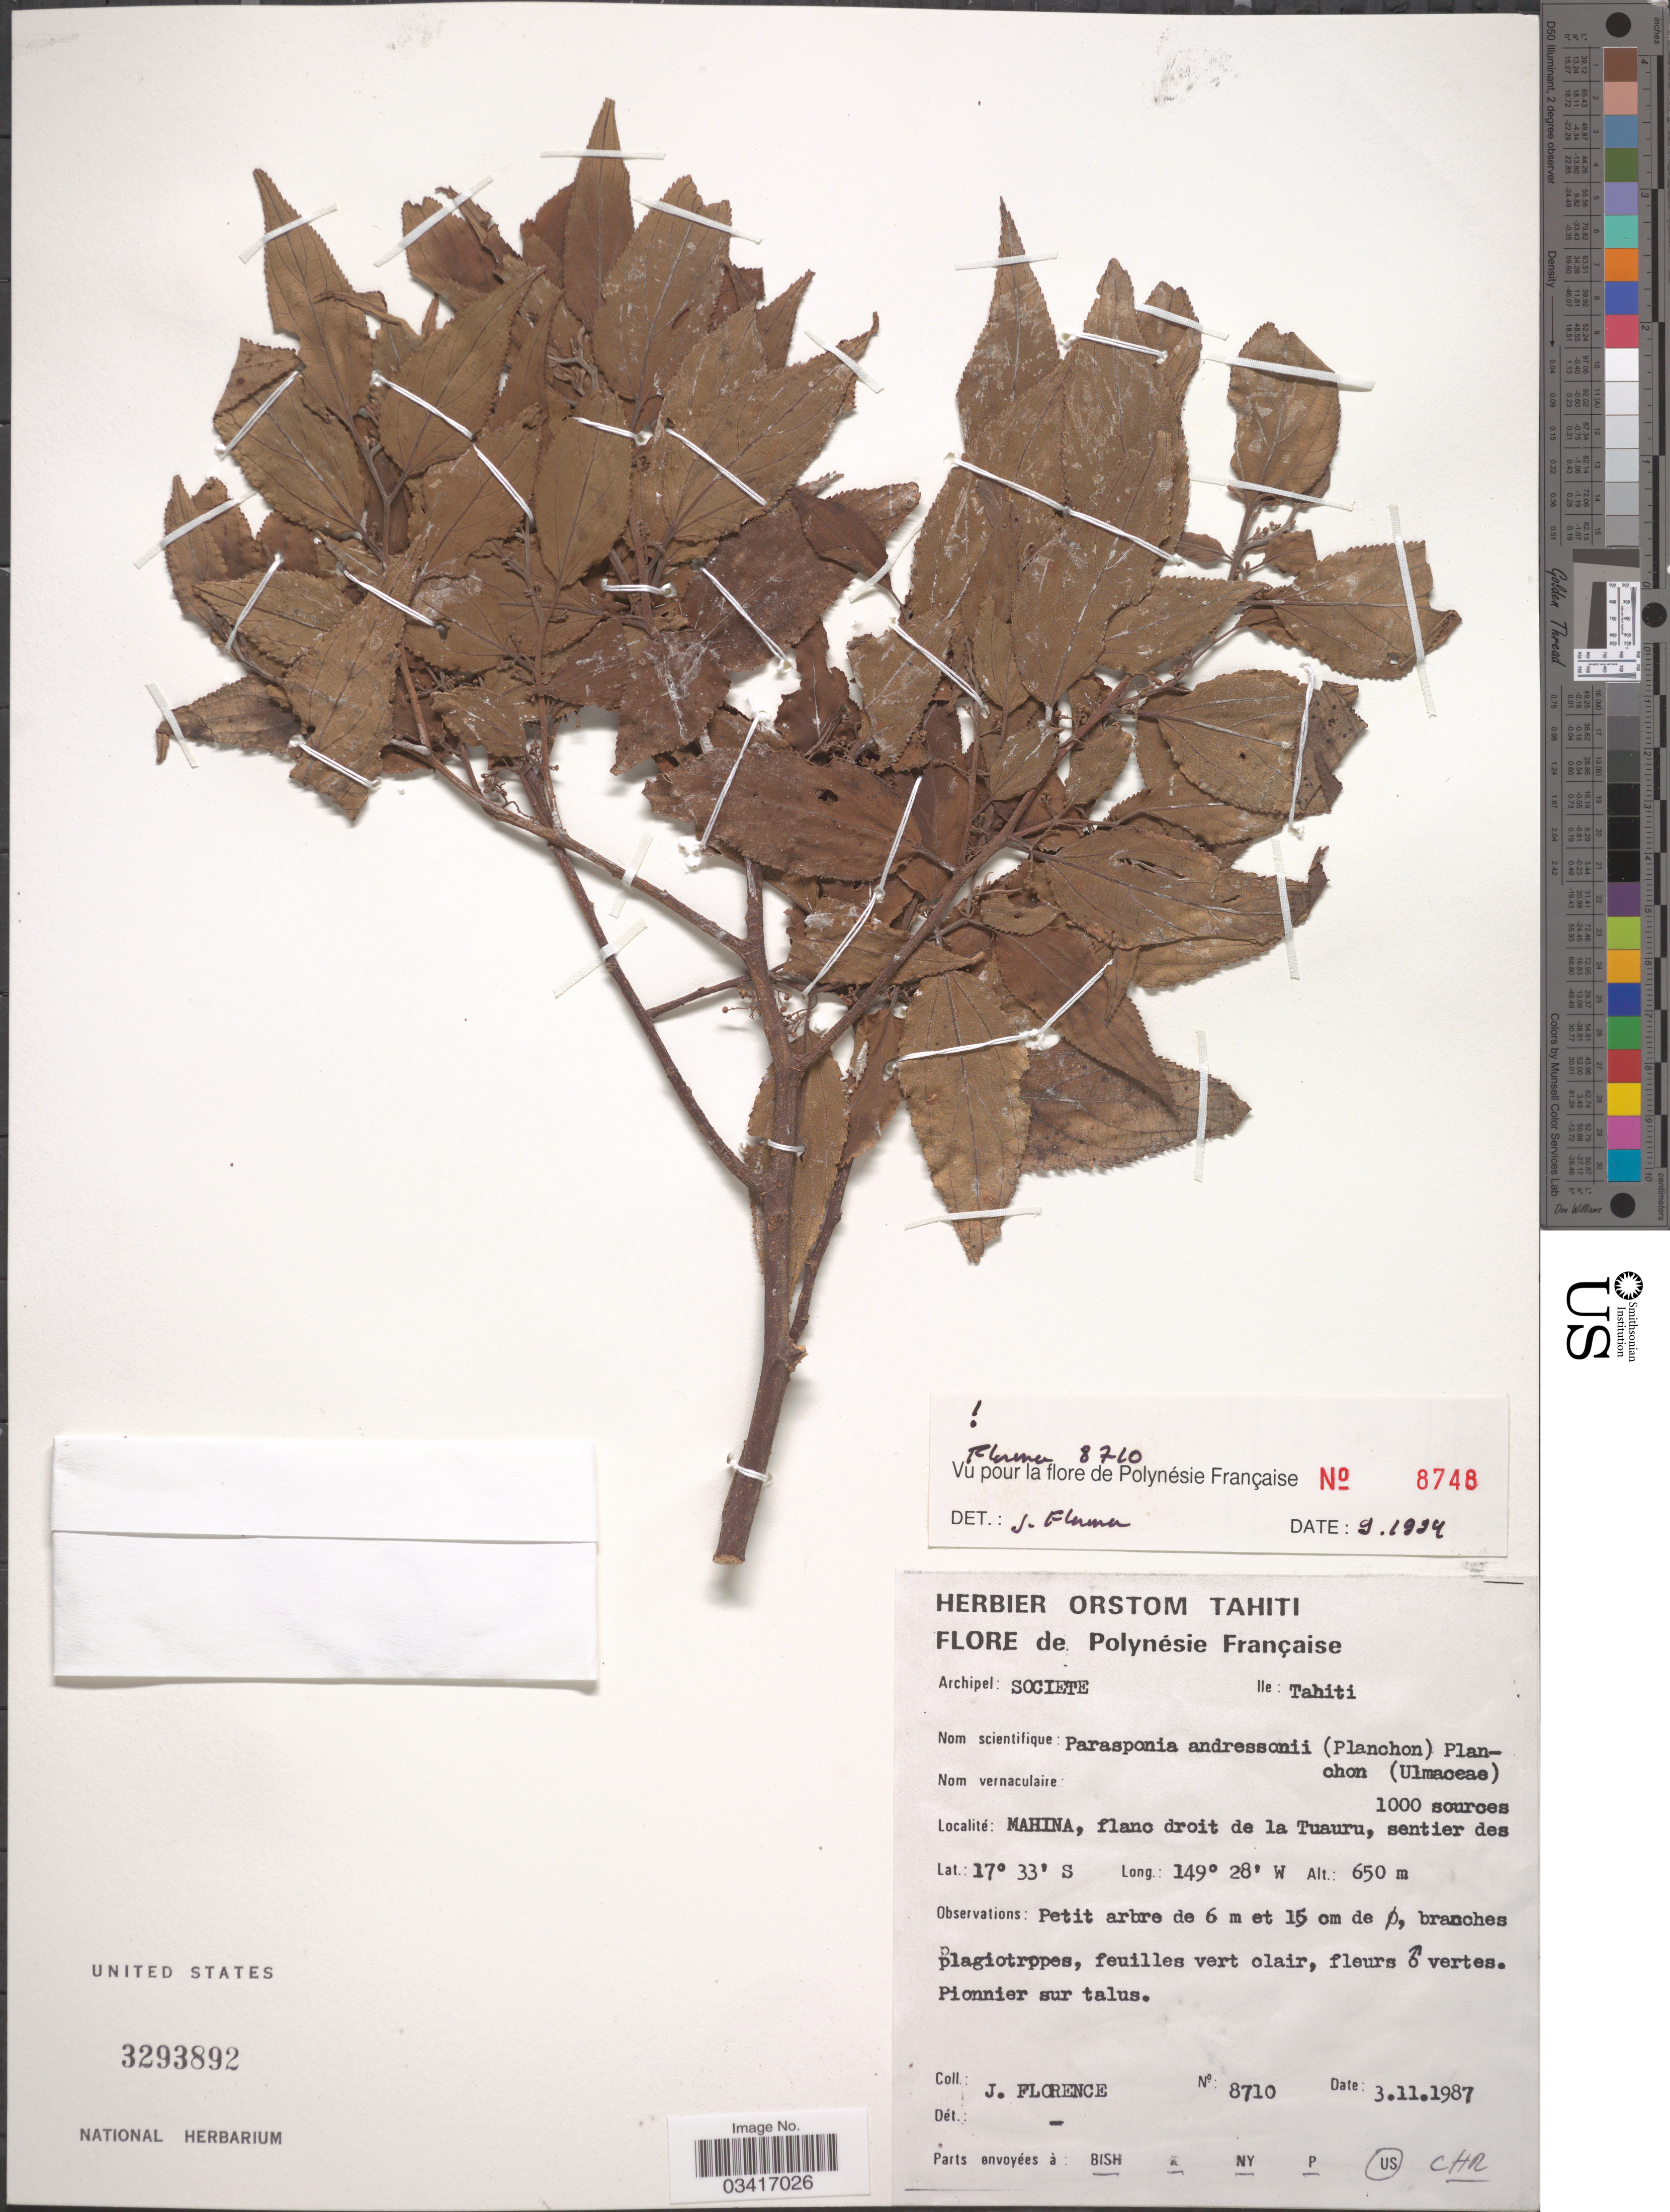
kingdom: Plantae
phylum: Tracheophyta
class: Magnoliopsida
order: Rosales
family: Cannabaceae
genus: Parasponia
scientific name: Parasponia andersonii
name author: Planch.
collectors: J. Florence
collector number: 8710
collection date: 1987-11-03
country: French Polynesia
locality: Polynésie Française. Archipel: Societe. Ile: Tahiti. Mahina, flanc droit de la Tuauru, sentier des 1000 sources.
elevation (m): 650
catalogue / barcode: US 3293892